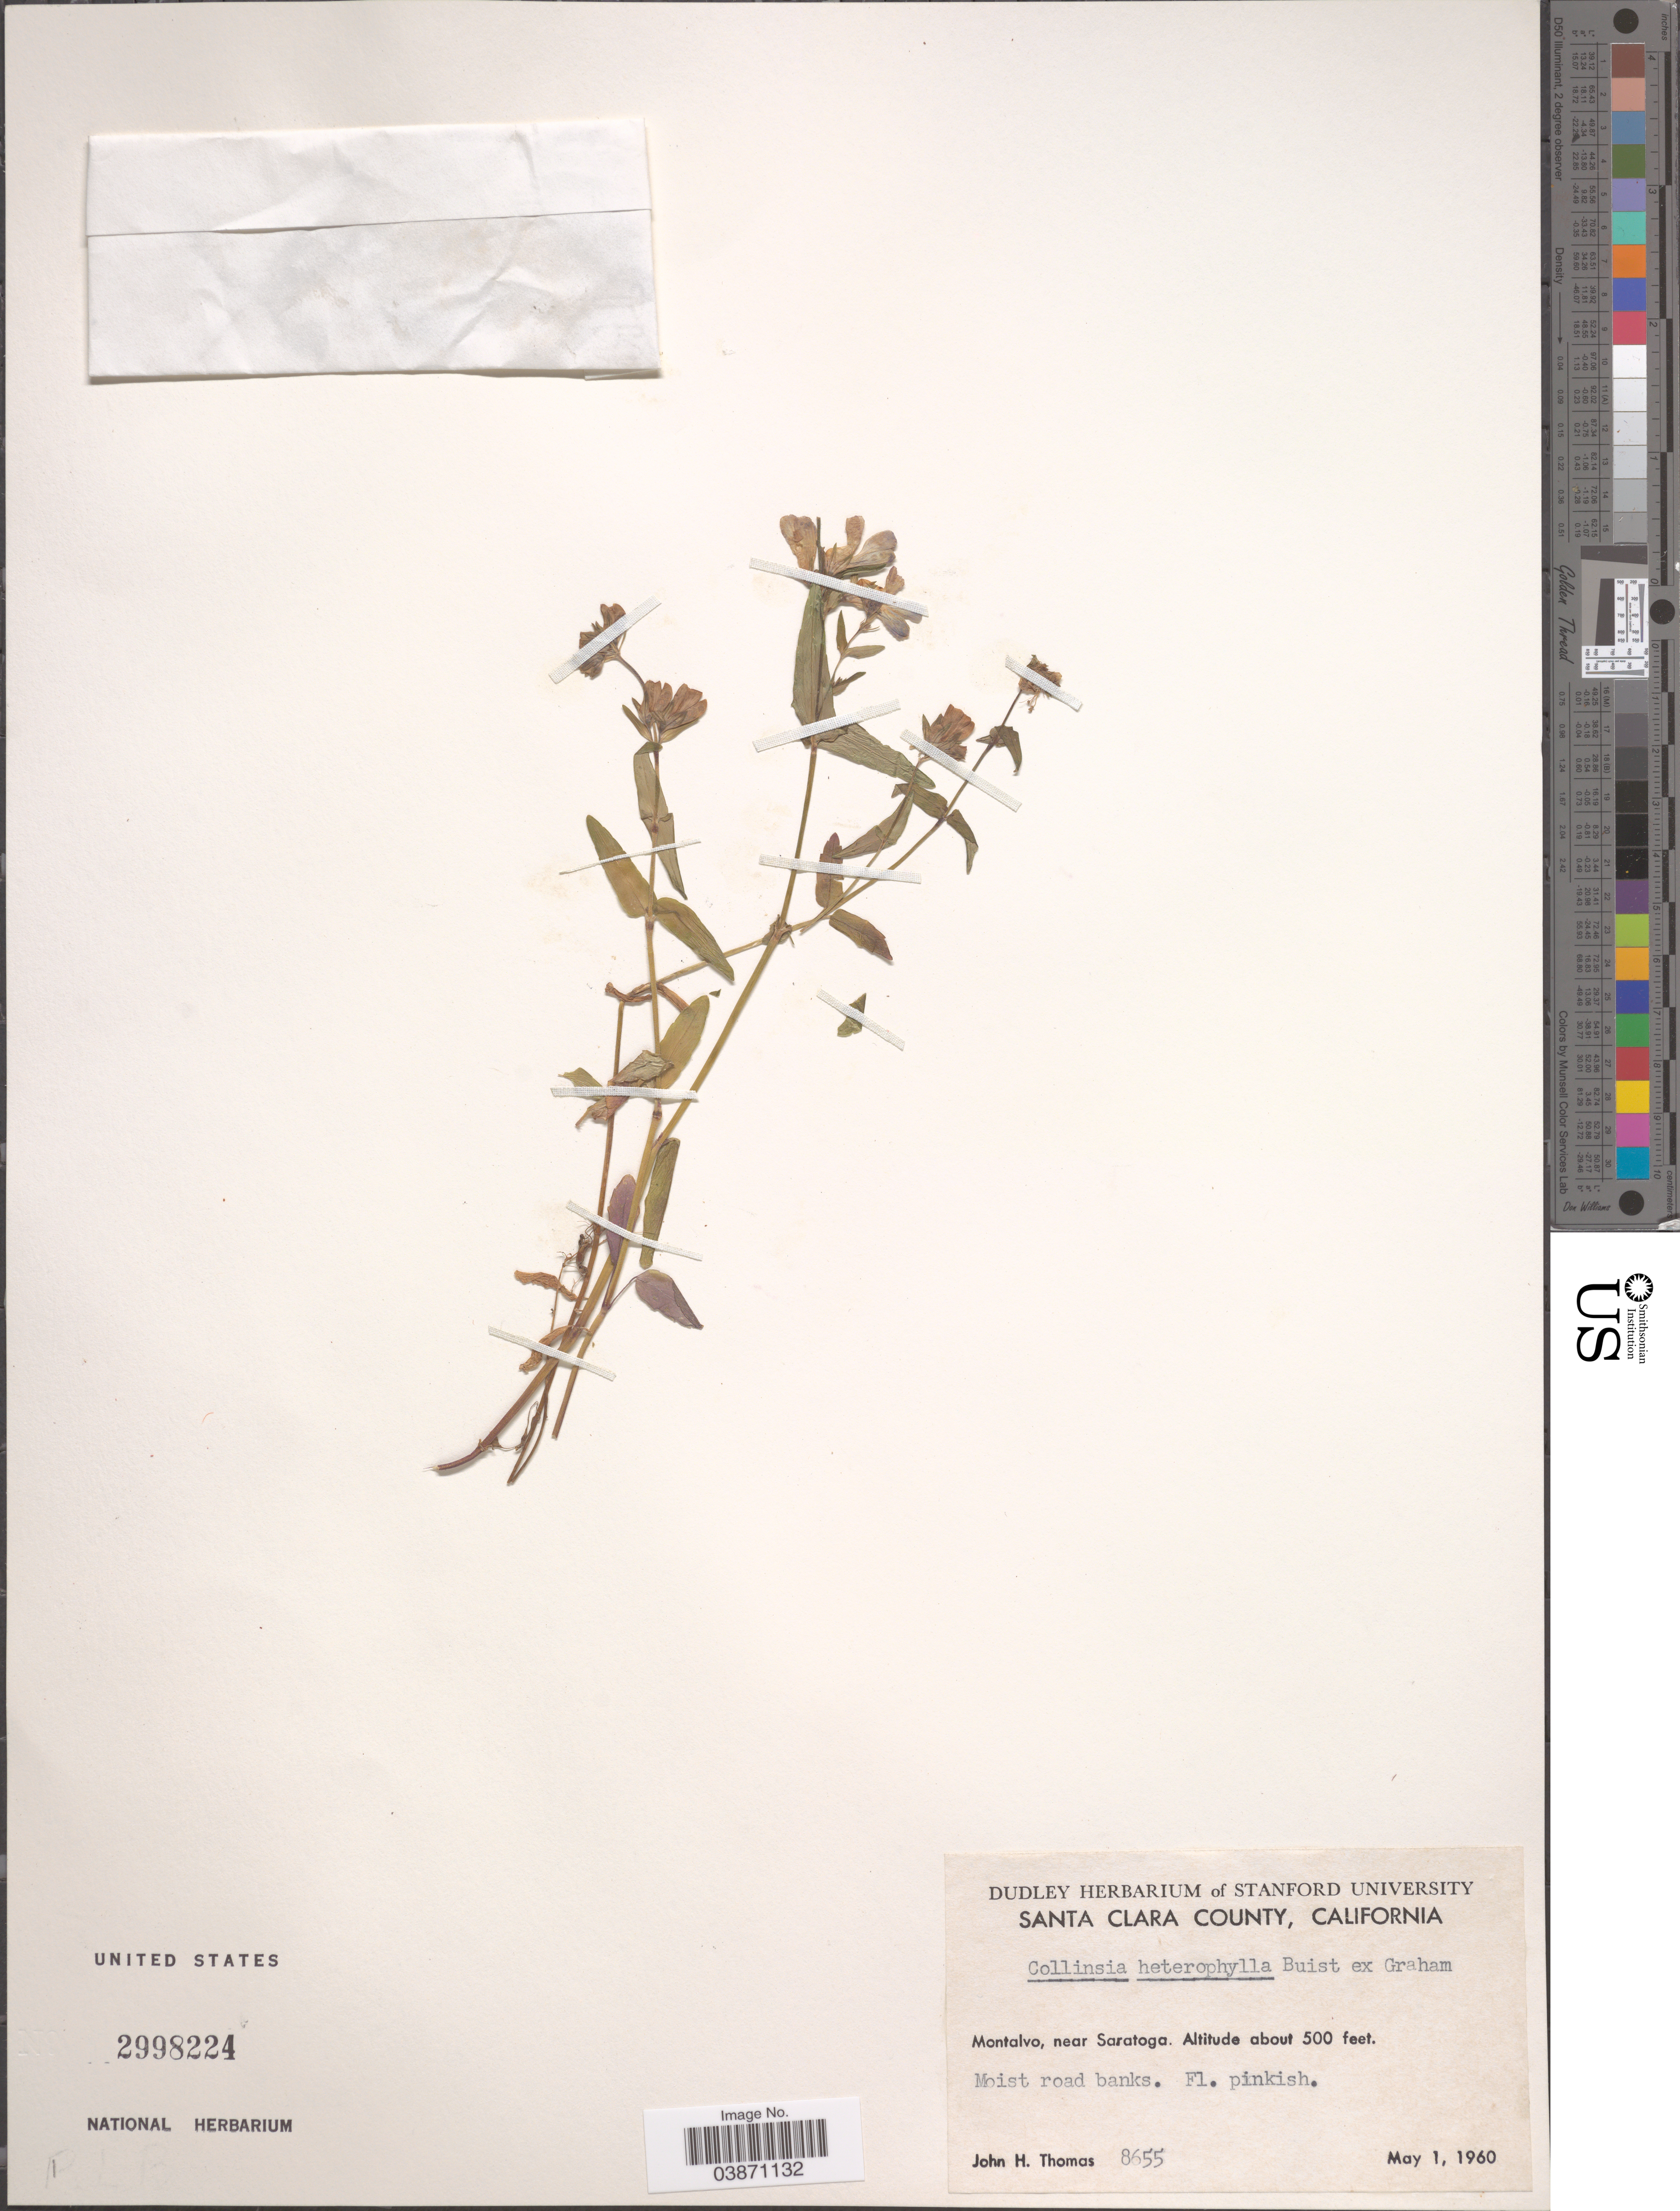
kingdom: Plantae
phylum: Tracheophyta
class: Magnoliopsida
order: Lamiales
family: Plantaginaceae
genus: Collinsia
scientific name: Collinsia heterophylla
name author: Buist ex Graham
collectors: J. H. Thomas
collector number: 8655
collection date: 1960-05-01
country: United States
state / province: California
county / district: Santa Clara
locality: Santa Clara County. Montalvo, near Saratoga.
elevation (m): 152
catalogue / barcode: US 2998224